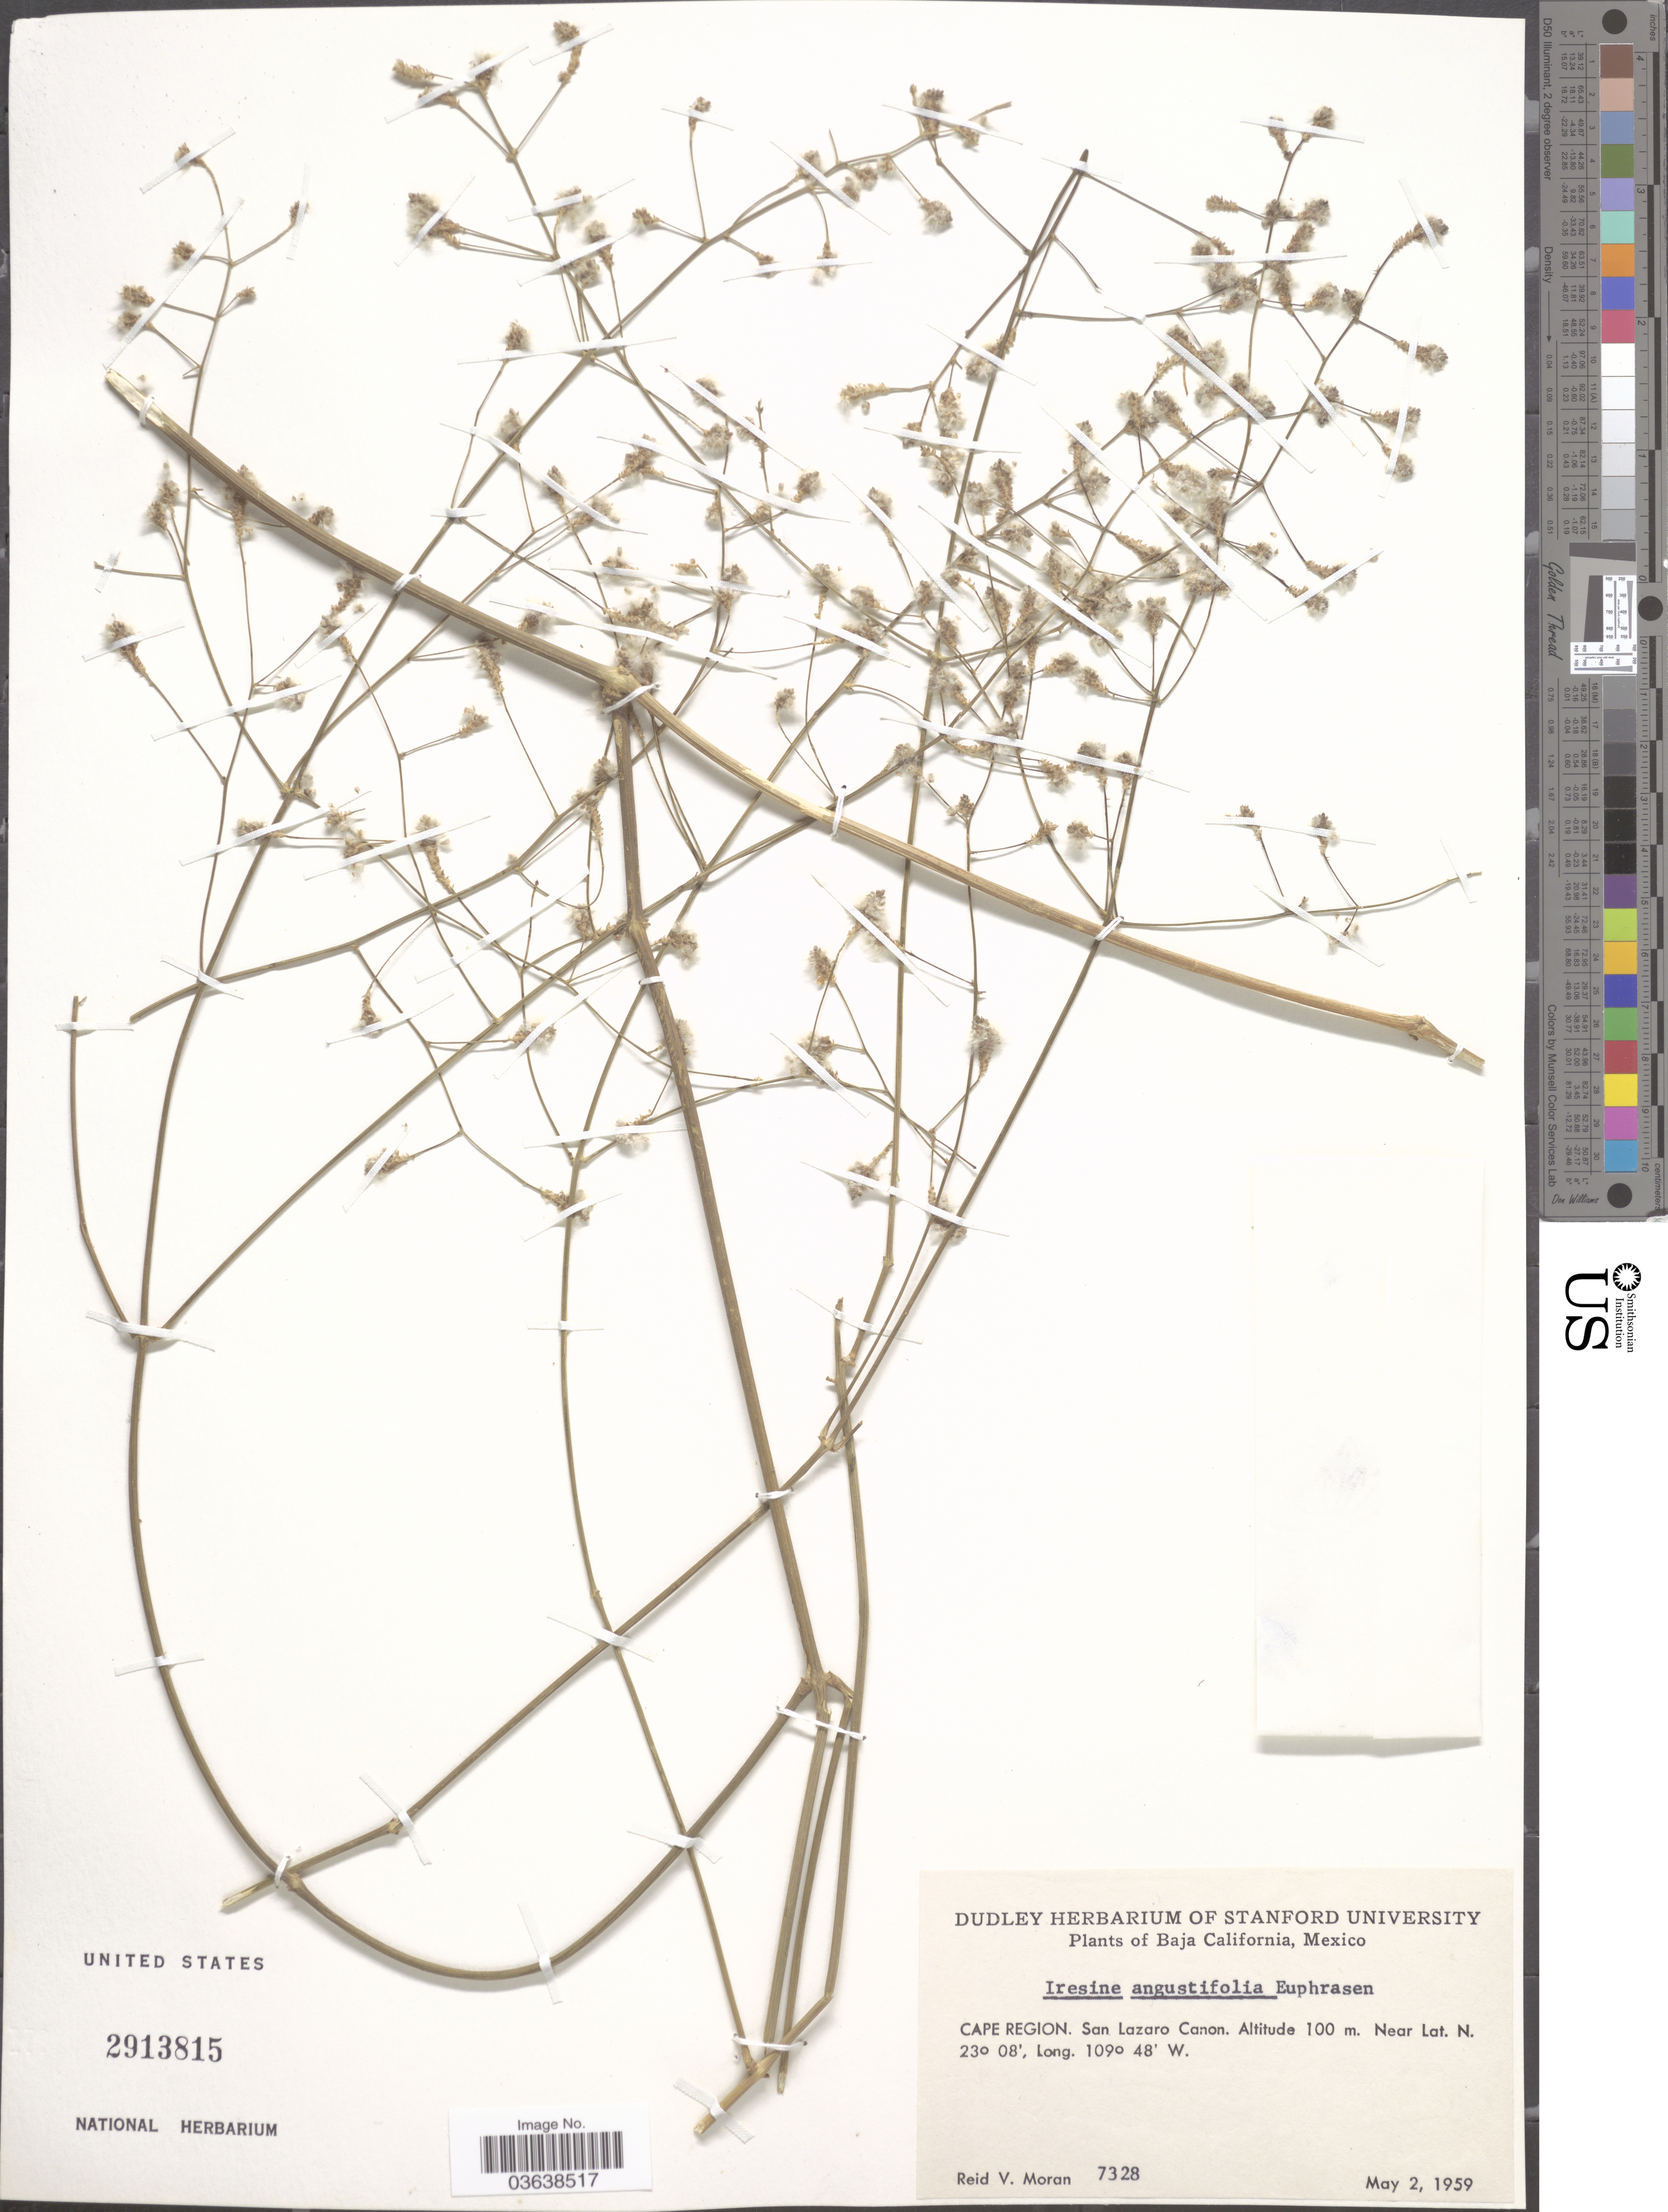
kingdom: Plantae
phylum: Tracheophyta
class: Magnoliopsida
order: Caryophyllales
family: Amaranthaceae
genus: Iresine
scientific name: Iresine angustifolia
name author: Euphrasén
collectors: R. V. Moran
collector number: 7328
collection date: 1959-05-02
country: Mexico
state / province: Baja California Sur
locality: Cape Region. San Lazaro Canon.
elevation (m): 100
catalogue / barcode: US 2913815